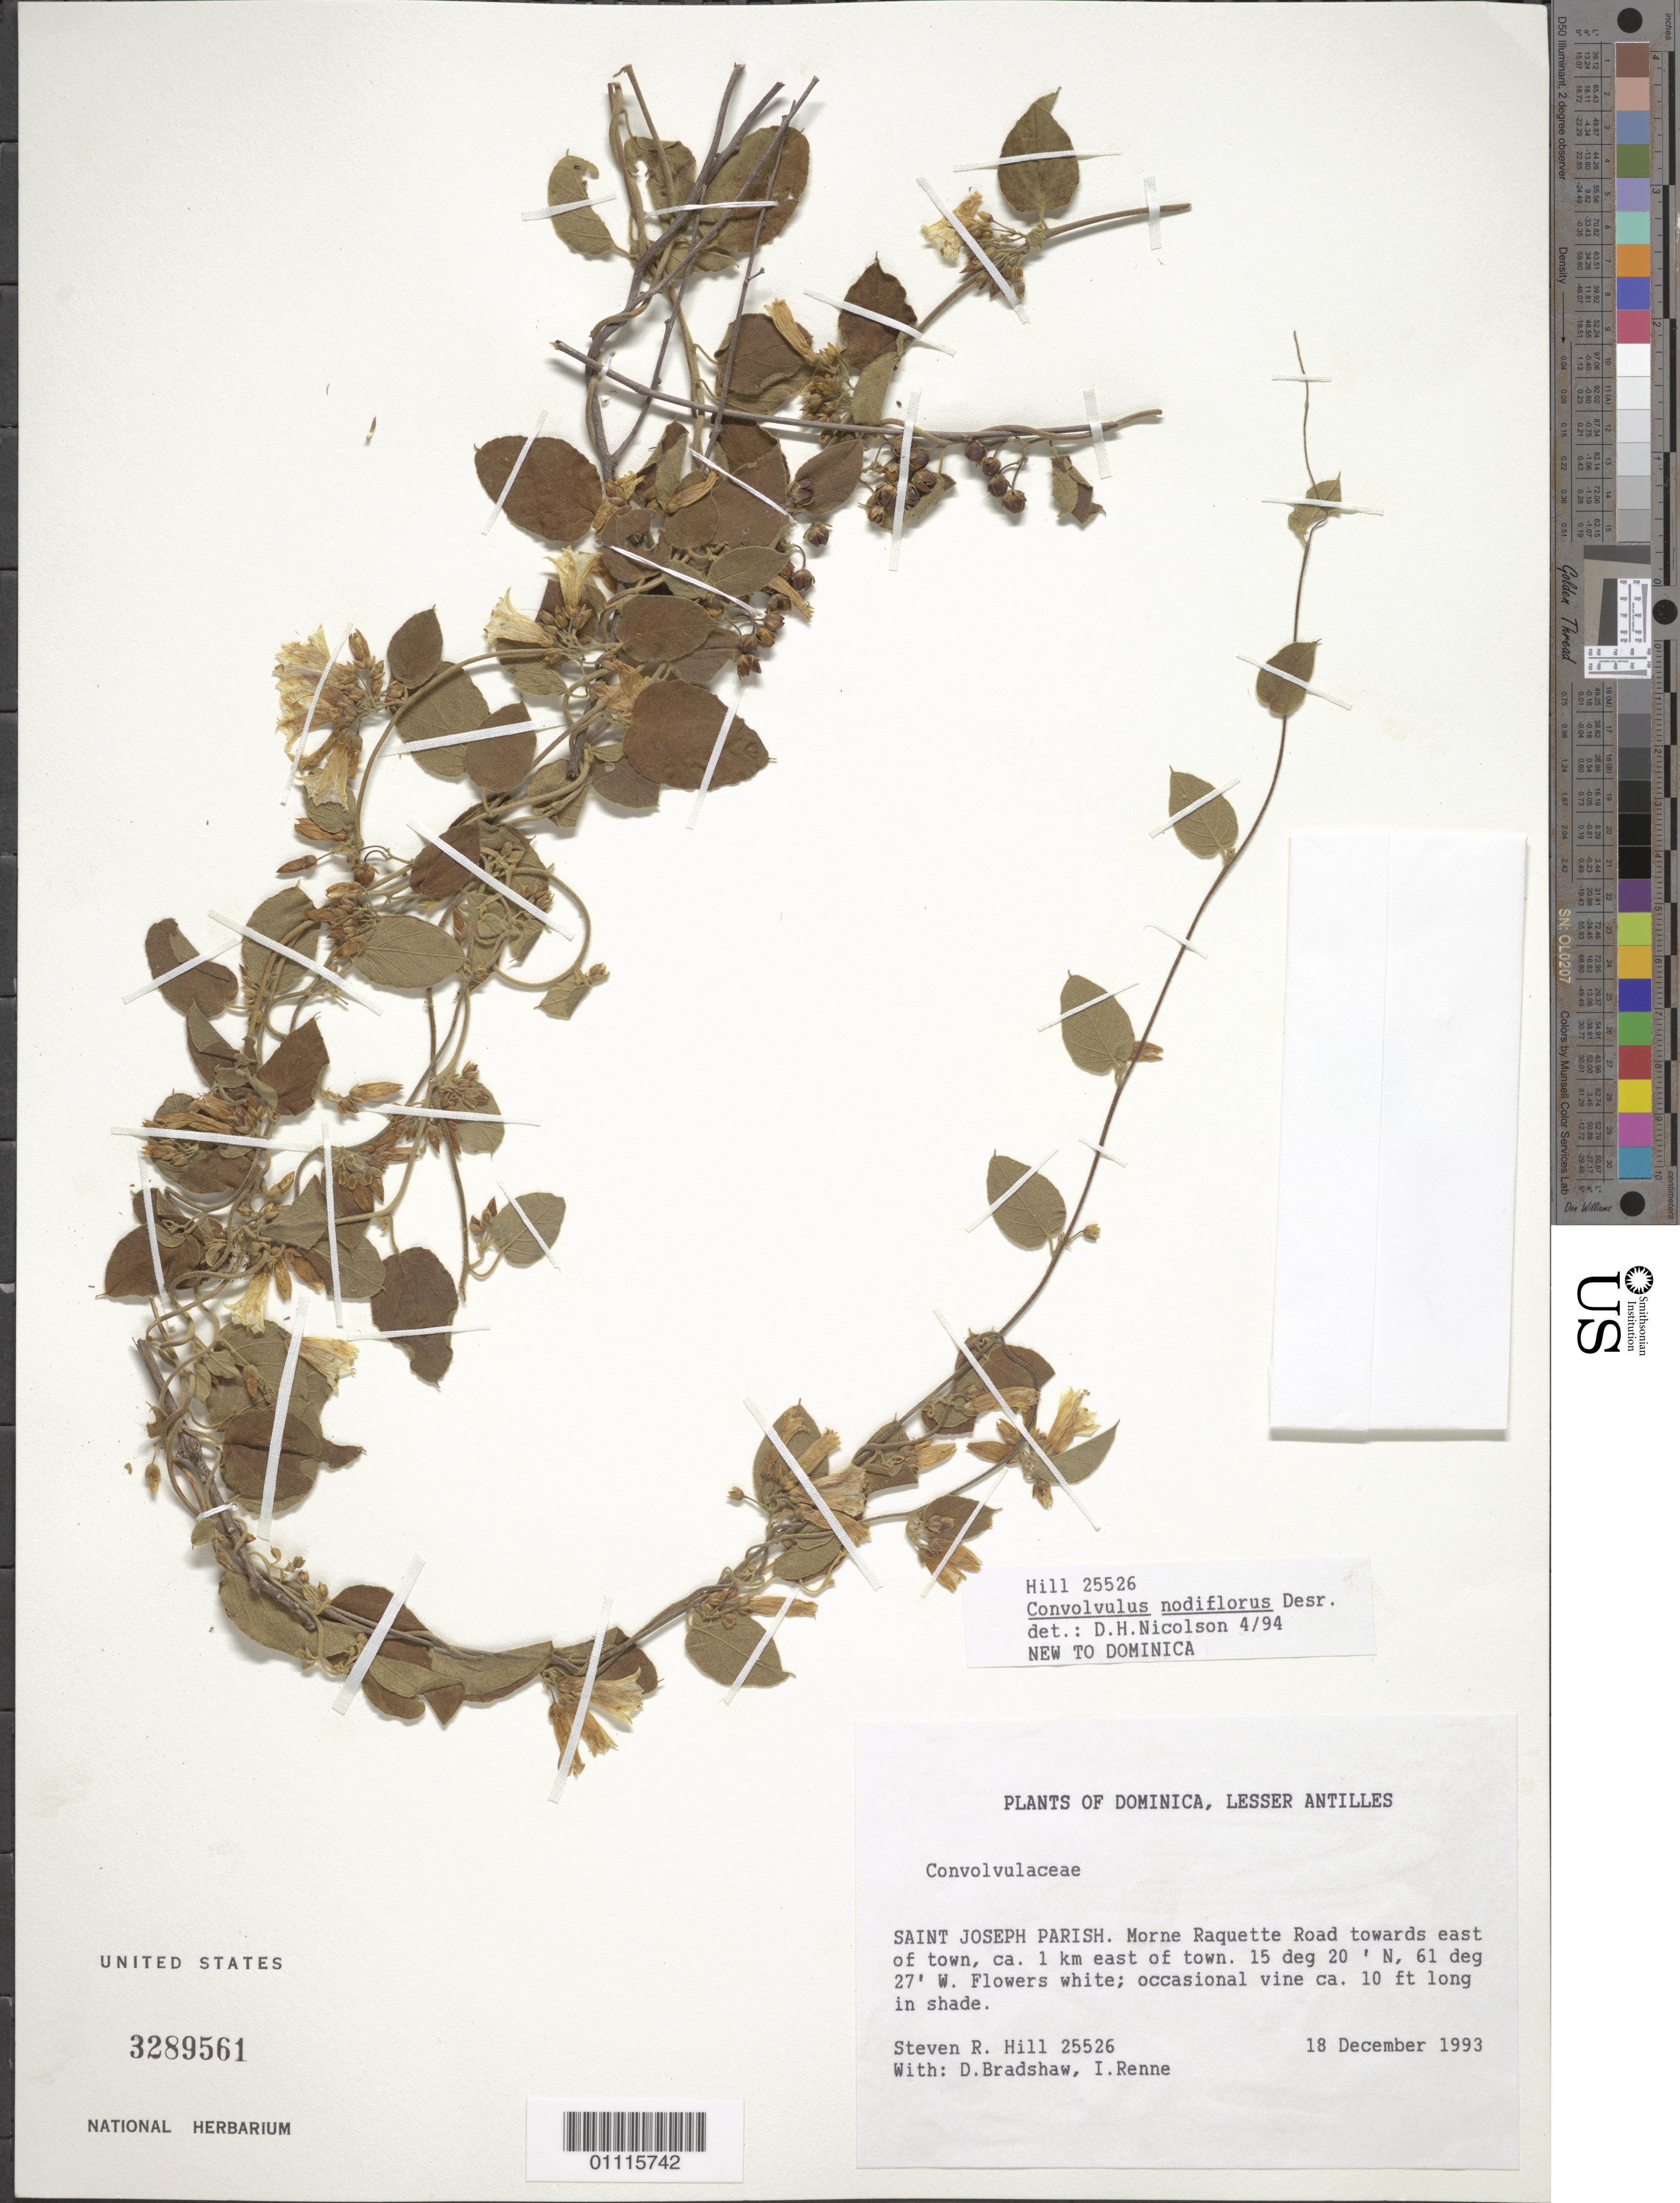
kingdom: Plantae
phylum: Tracheophyta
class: Magnoliopsida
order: Solanales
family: Convolvulaceae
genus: Convolvulus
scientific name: Convolvulus nodiflorus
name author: Desr.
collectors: S. R. Hill, D. Bradshaw & I. Renne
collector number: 25526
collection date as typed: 18 Dec 1993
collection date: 1993-12-18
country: Dominica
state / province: St. Joseph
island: Dominica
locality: Morne Raquette Road towards E of town, ca. 1 km E of town.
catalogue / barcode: US 3289561